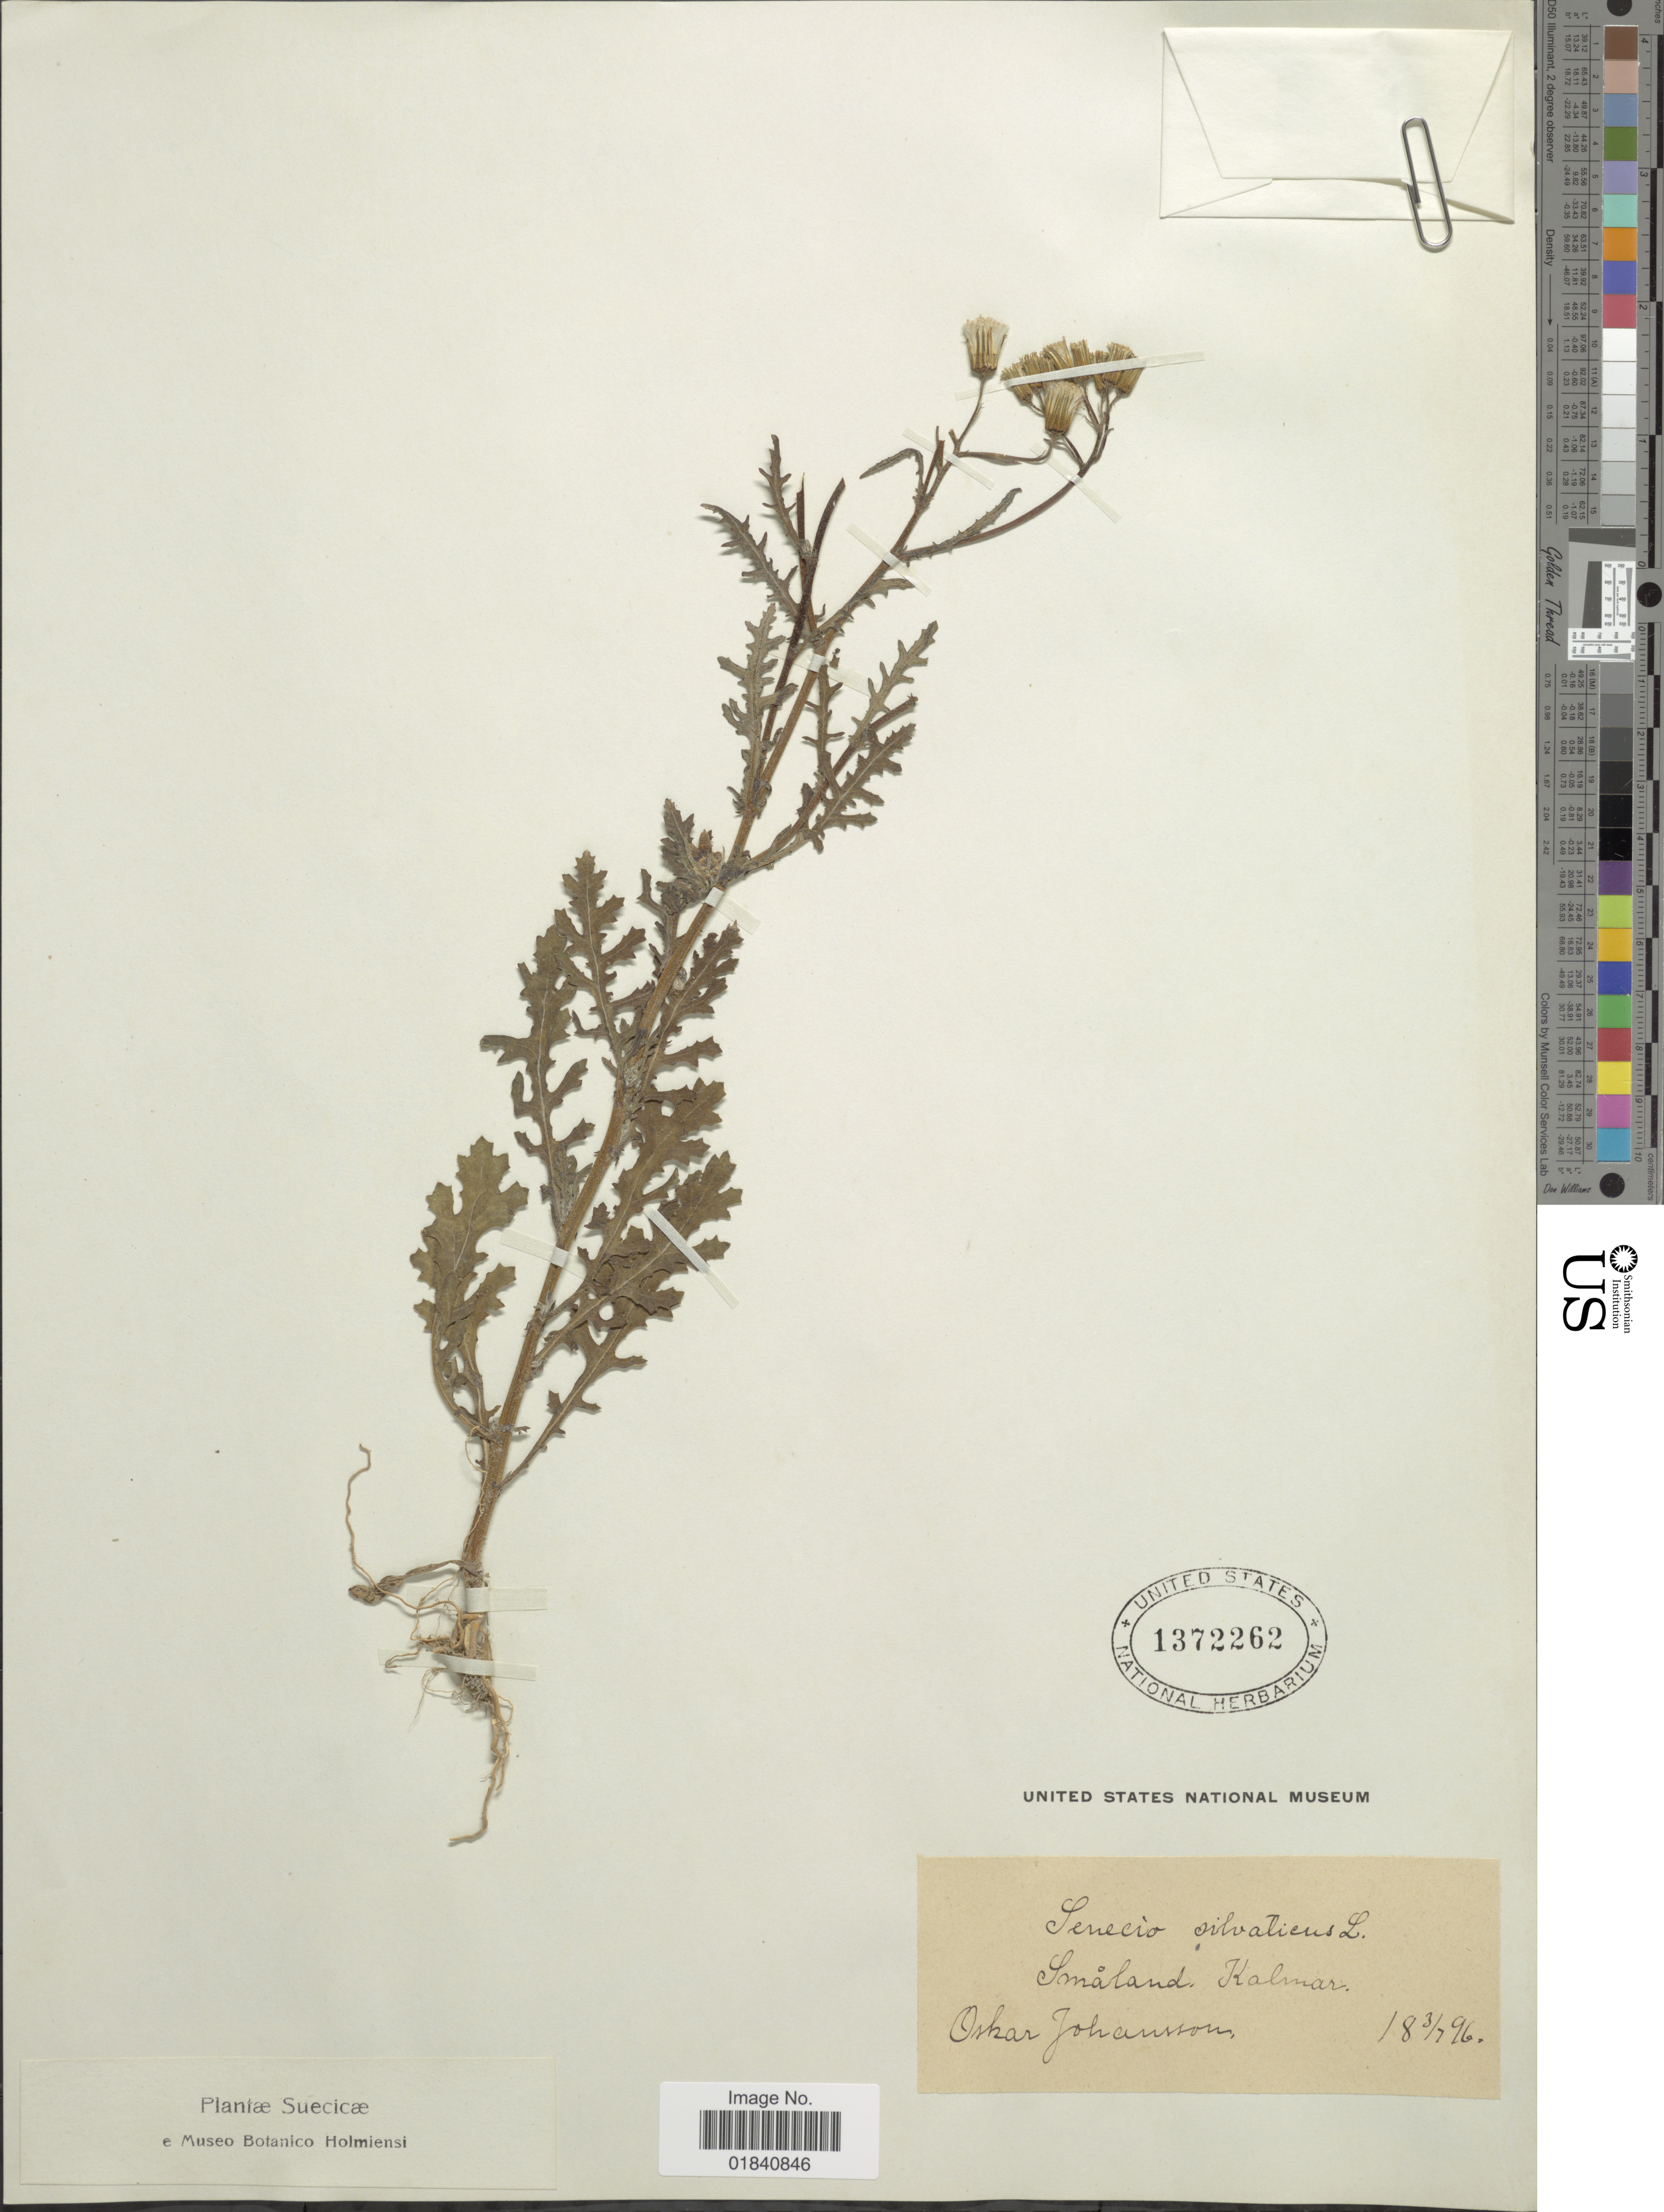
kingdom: Plantae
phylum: Tracheophyta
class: Magnoliopsida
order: Asterales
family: Asteraceae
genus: Senecio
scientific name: Senecio sylvaticus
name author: L.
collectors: O. Johansson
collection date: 1896-07-03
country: Sweden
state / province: Kalmar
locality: Smaland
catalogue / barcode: US 1372262